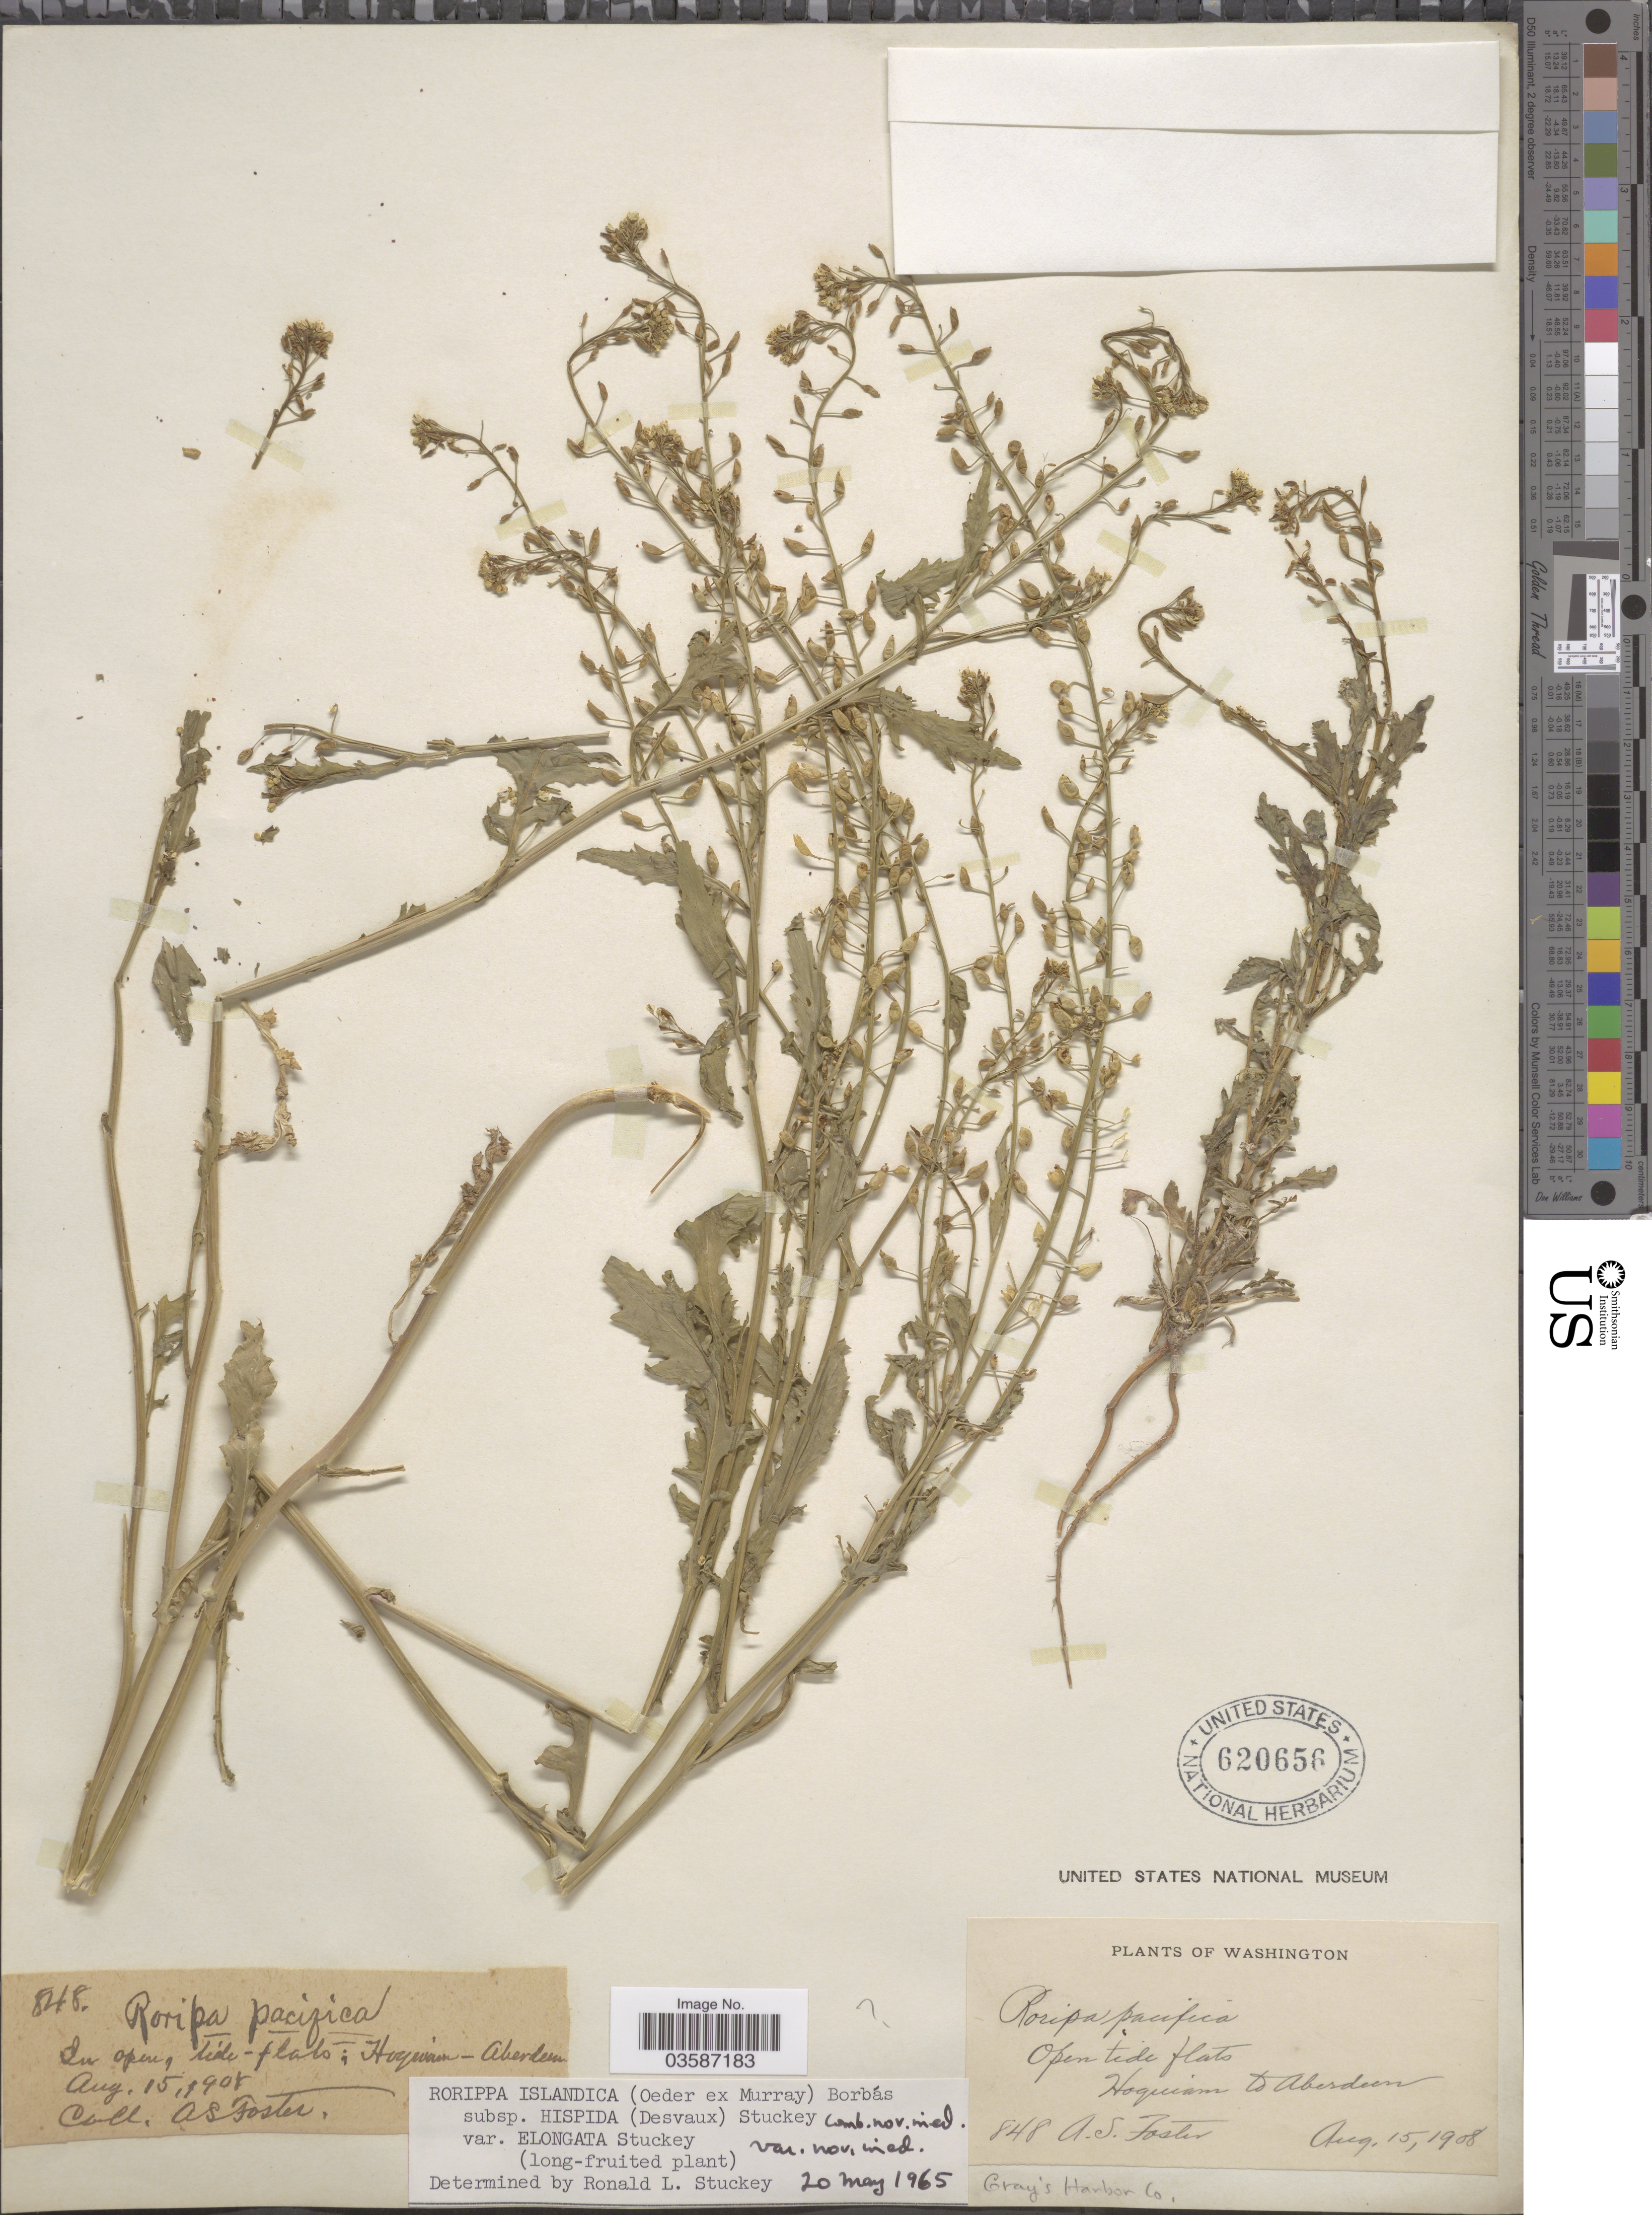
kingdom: Plantae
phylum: Tracheophyta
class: Magnoliopsida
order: Brassicales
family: Brassicaceae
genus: Rorippa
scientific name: Rorippa islandica var. elongata Stuckey var. nov. ined.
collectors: A. S. Foster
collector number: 848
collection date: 1908-08-15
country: United States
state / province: Washington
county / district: Grays Harbor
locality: Open tide flats, Hoquiam to Aberdeen. Gray's Harbor Co.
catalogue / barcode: US 620656